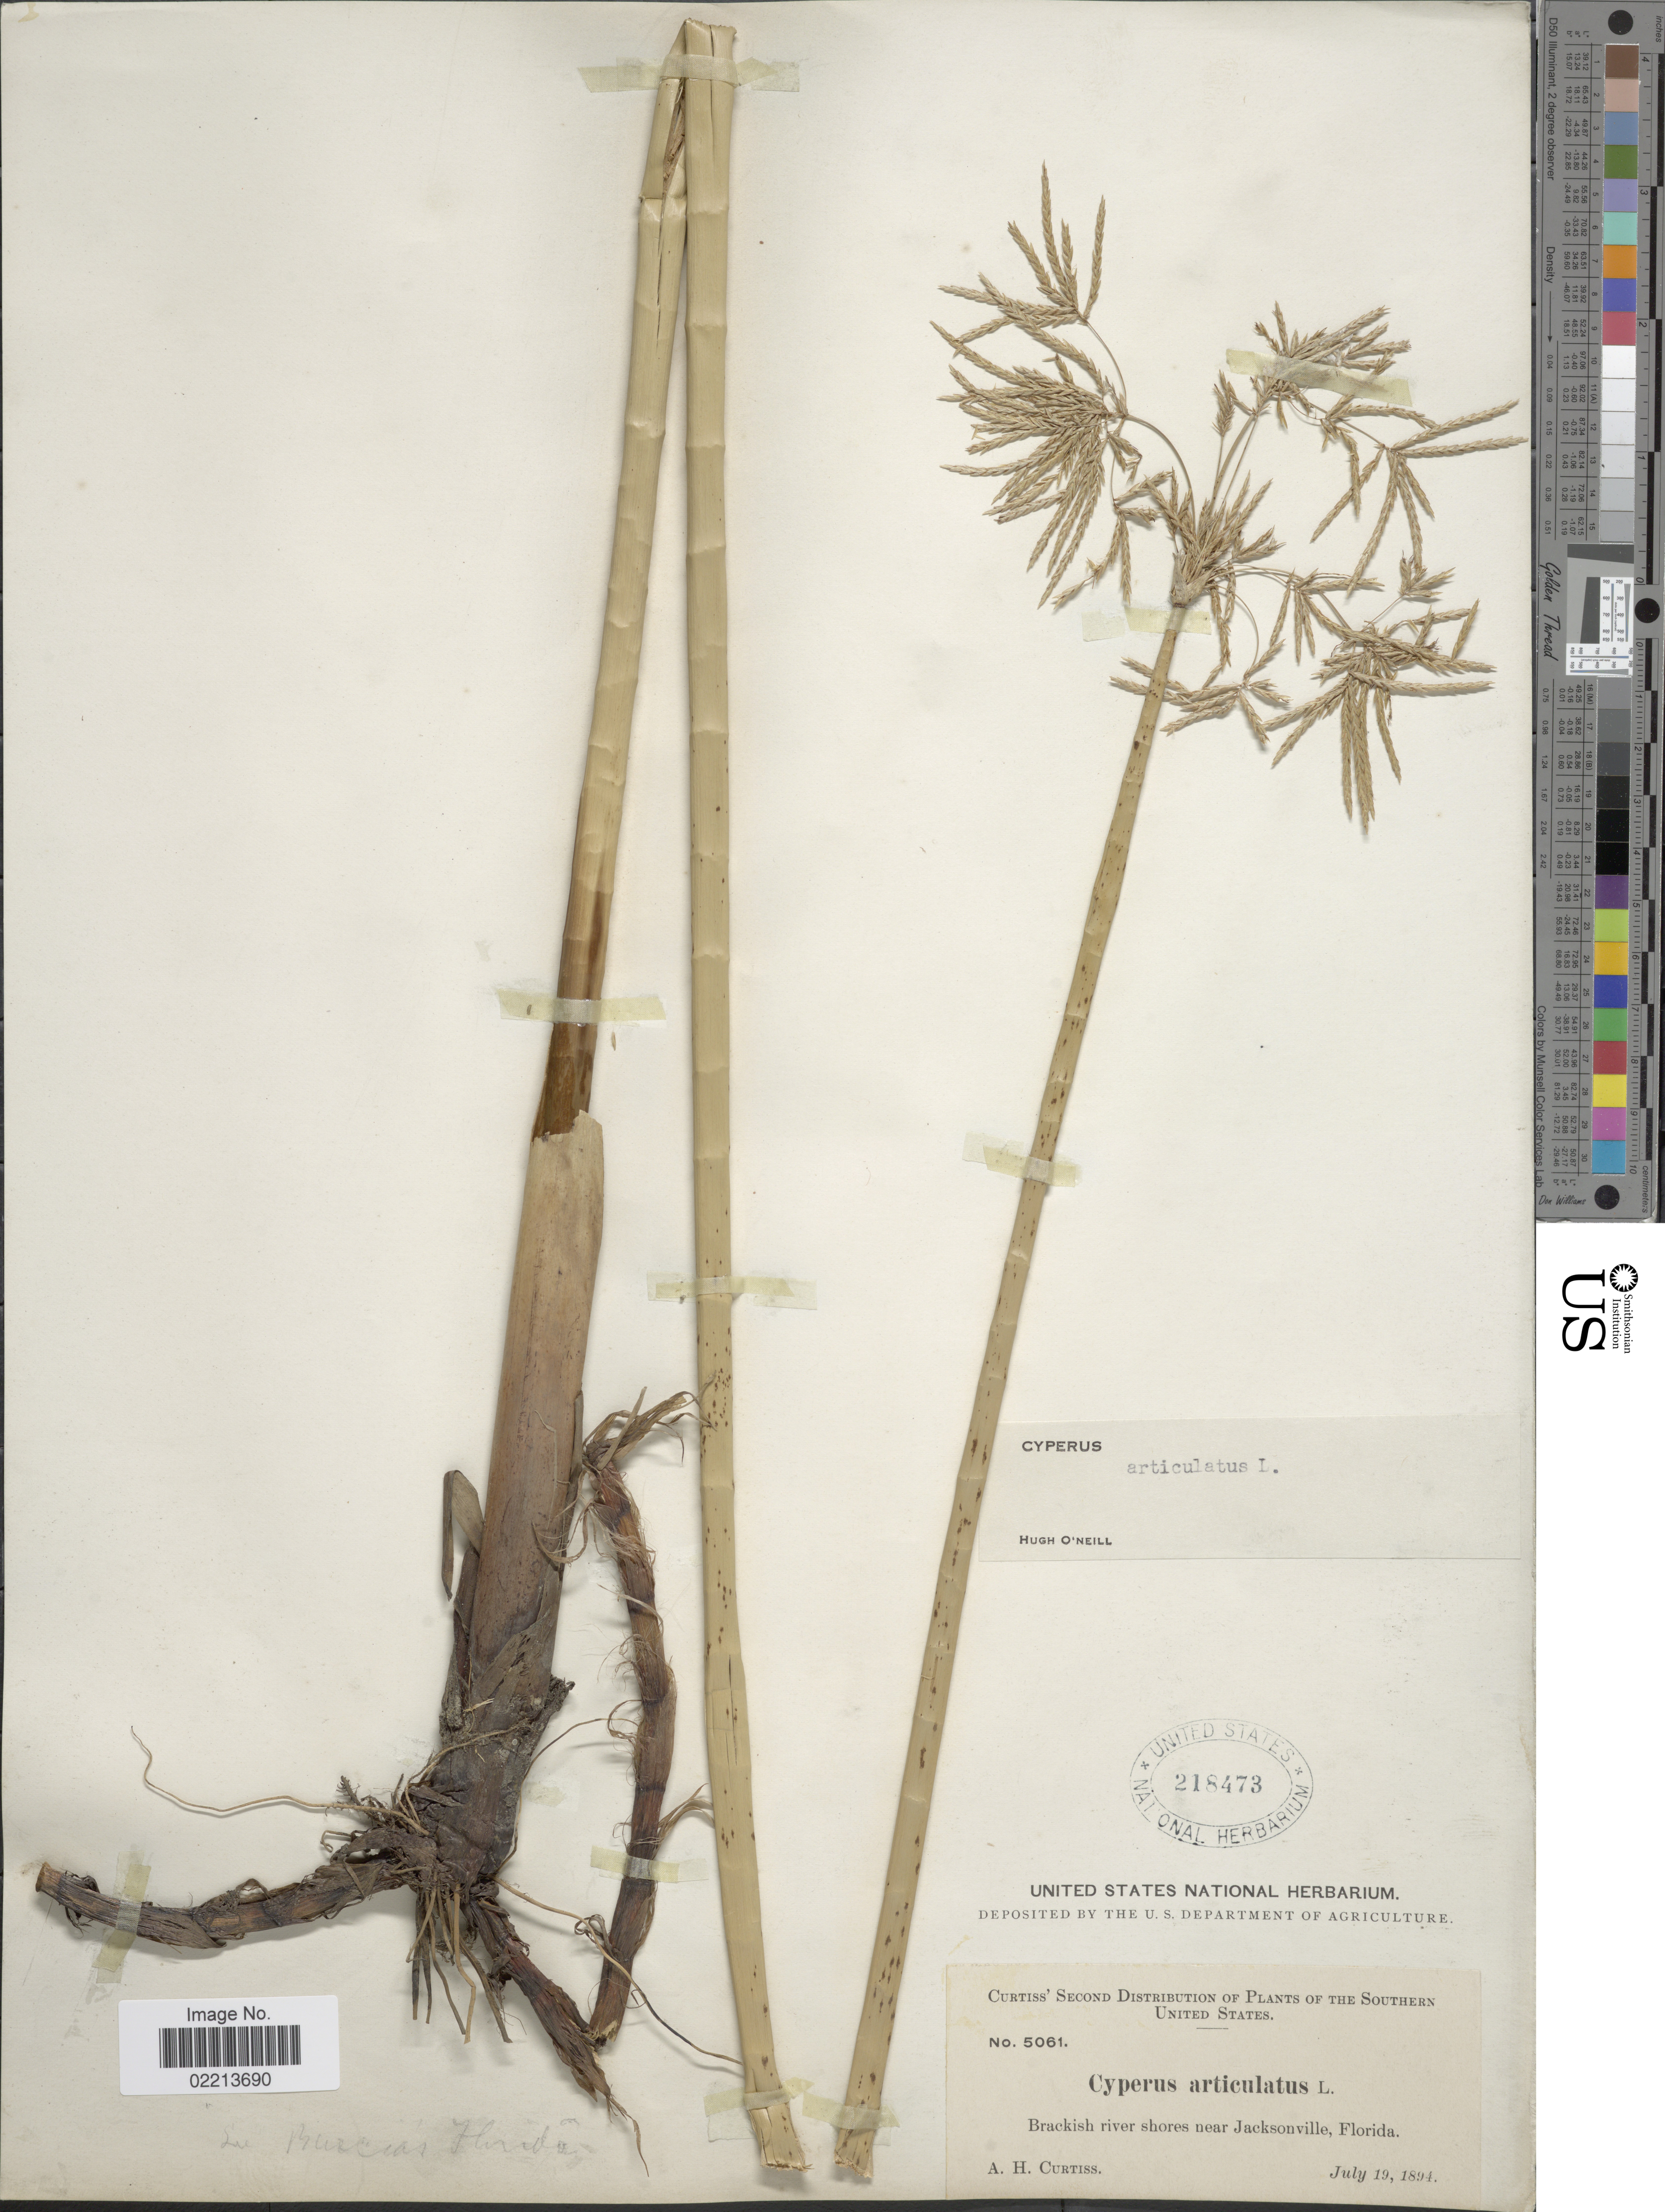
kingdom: Plantae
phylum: Tracheophyta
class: Liliopsida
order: Poales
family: Cyperaceae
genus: Cyperus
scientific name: Cyperus articulatus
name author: L.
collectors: A. H. Curtiss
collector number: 5061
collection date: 1894-07-19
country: United States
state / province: Florida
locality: Southern United States, brackish river shores near Jacksonville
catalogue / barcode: US 218473